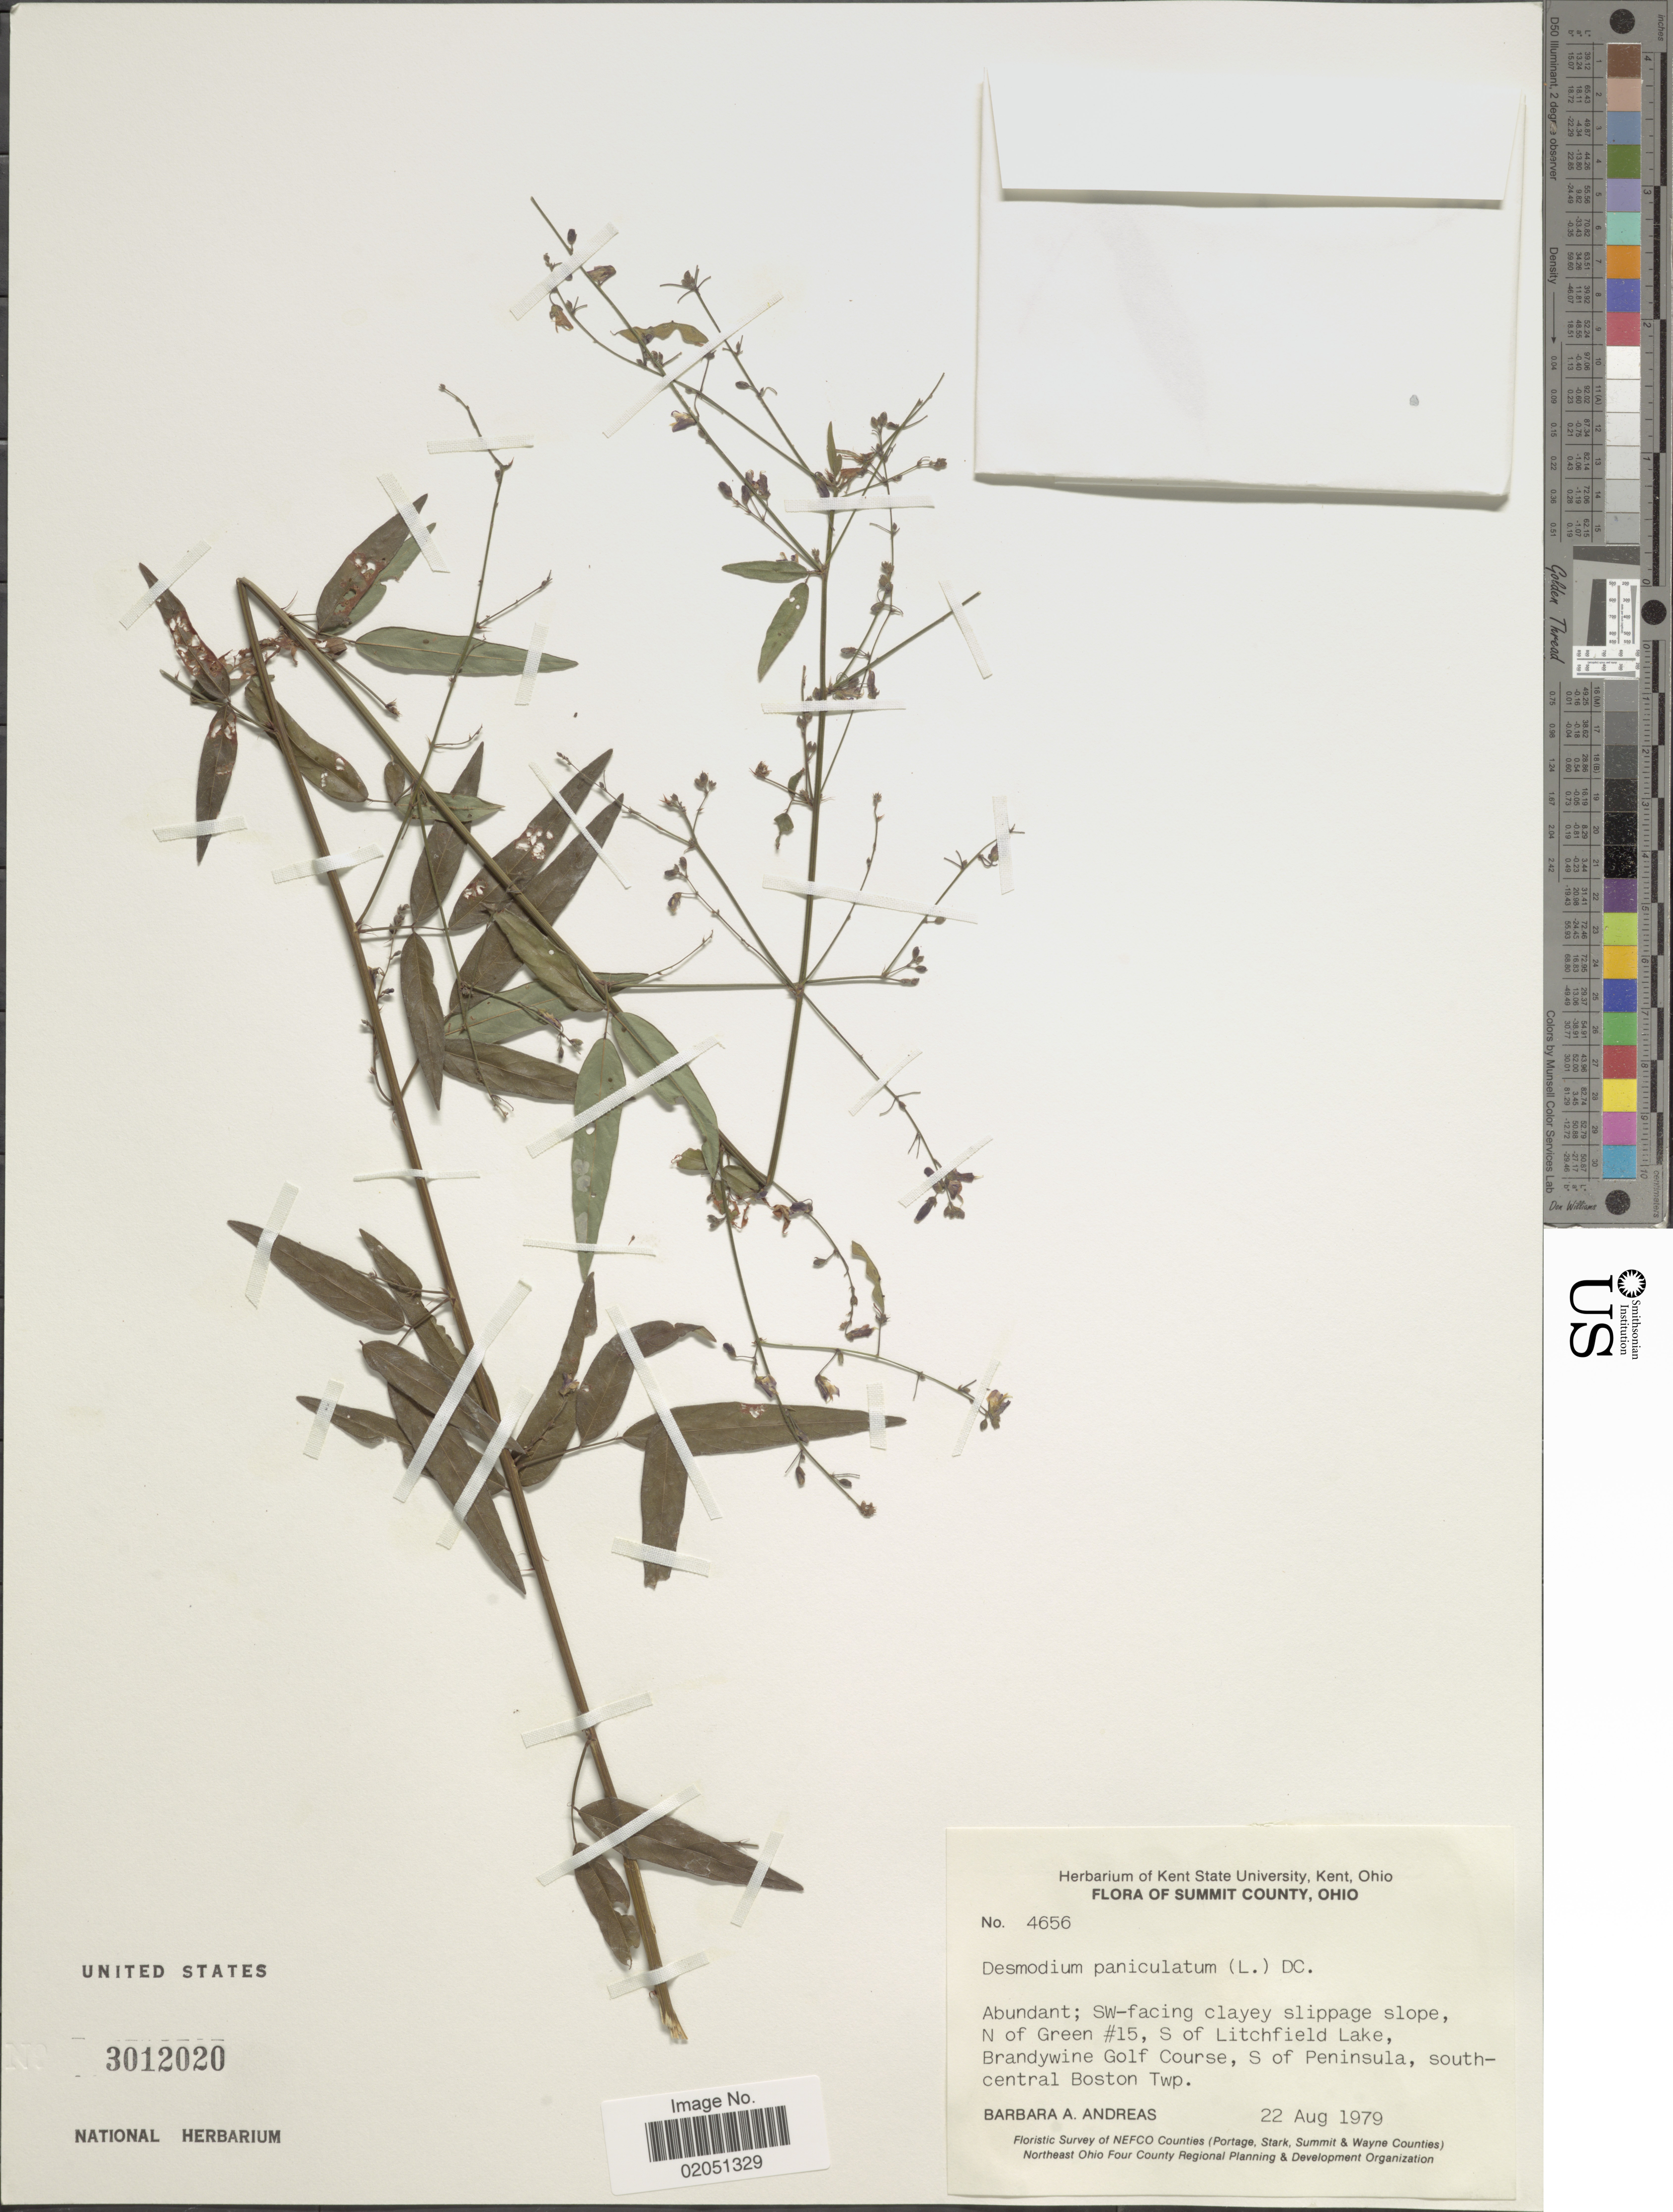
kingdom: Plantae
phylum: Tracheophyta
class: Magnoliopsida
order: Fabales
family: Fabaceae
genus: Desmodium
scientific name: Desmodium paniculatum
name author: (L.) DC.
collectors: B. A. Andreas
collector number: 4656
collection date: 1979-08-22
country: United States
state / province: Ohio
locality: Summit County; SW-facing clayey slippage slope, N of Green #15, S of Litchfield Lake, Brandywine Golf Course, S of Peninsula, south-central Boston Twp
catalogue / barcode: US 3012020